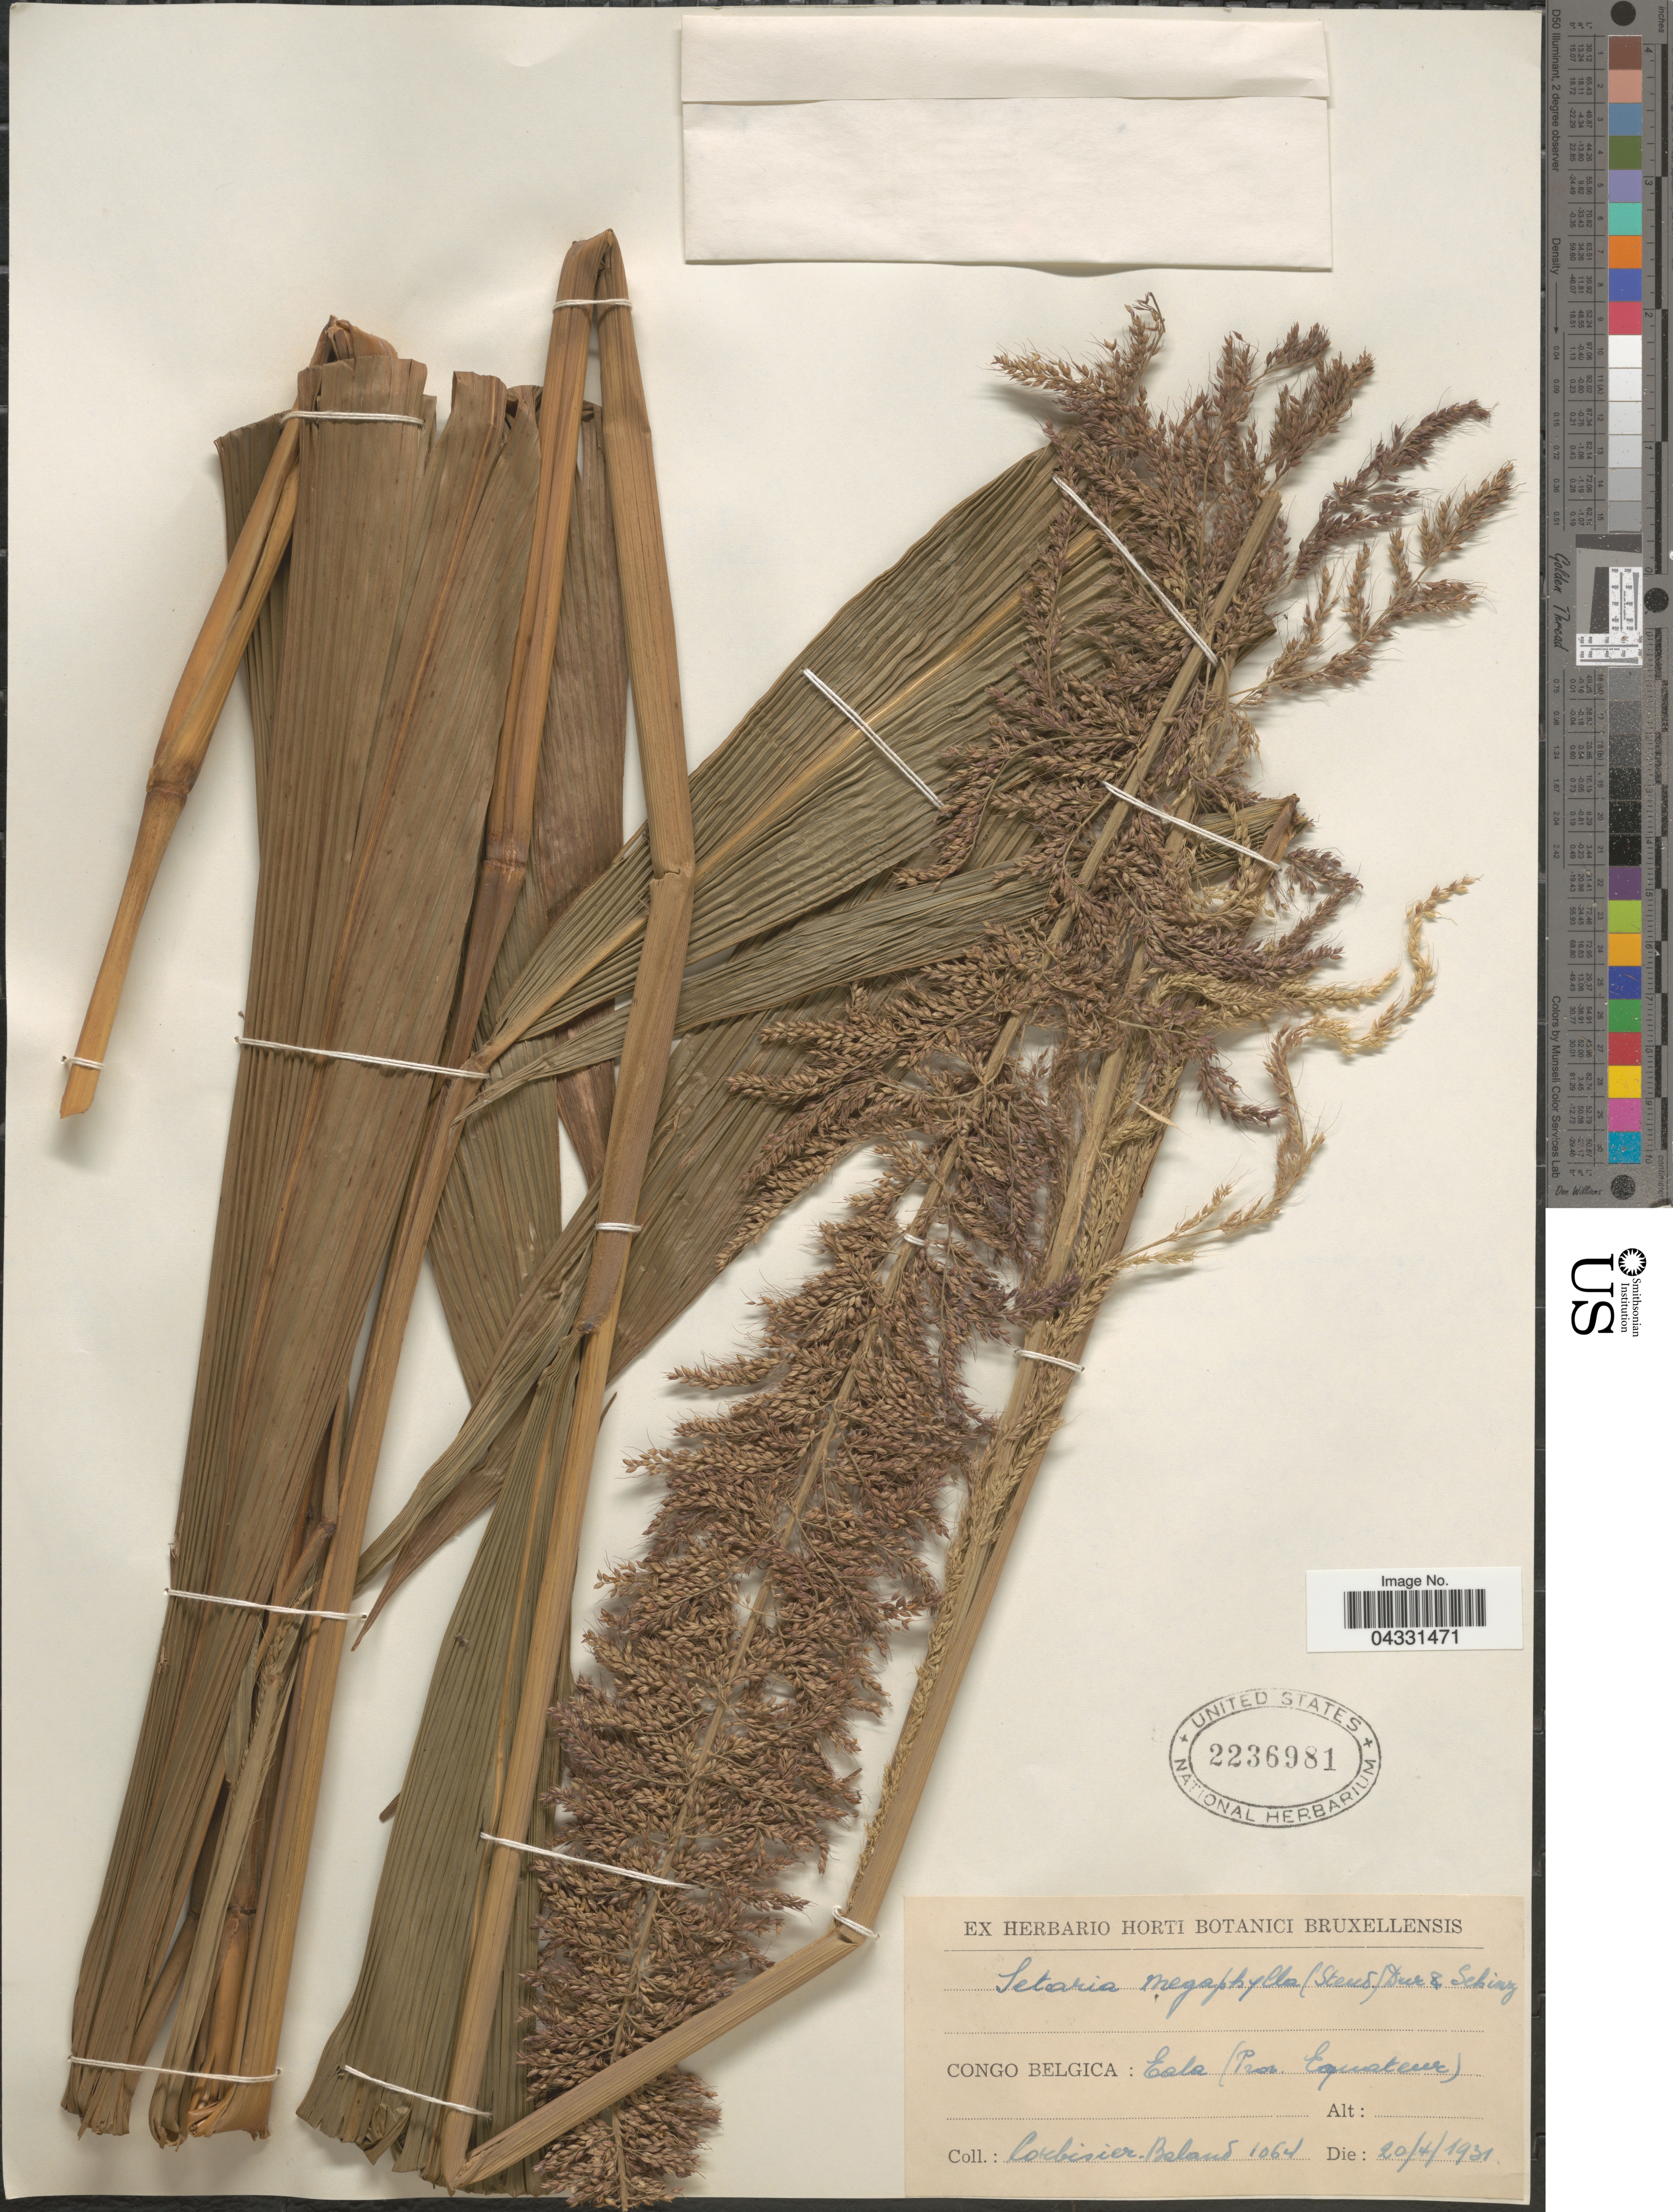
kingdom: Plantae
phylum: Tracheophyta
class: Liliopsida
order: Poales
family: Poaceae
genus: Setaria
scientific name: Setaria megaphylla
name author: (Steud.) Durieu & Schinz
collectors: Corbisier-Baland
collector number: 1064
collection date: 1931-04-20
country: Congo, Democratic Republic of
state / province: Equateur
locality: Congo Belgica: Eala (Prov. Equateur).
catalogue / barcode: US 2236981